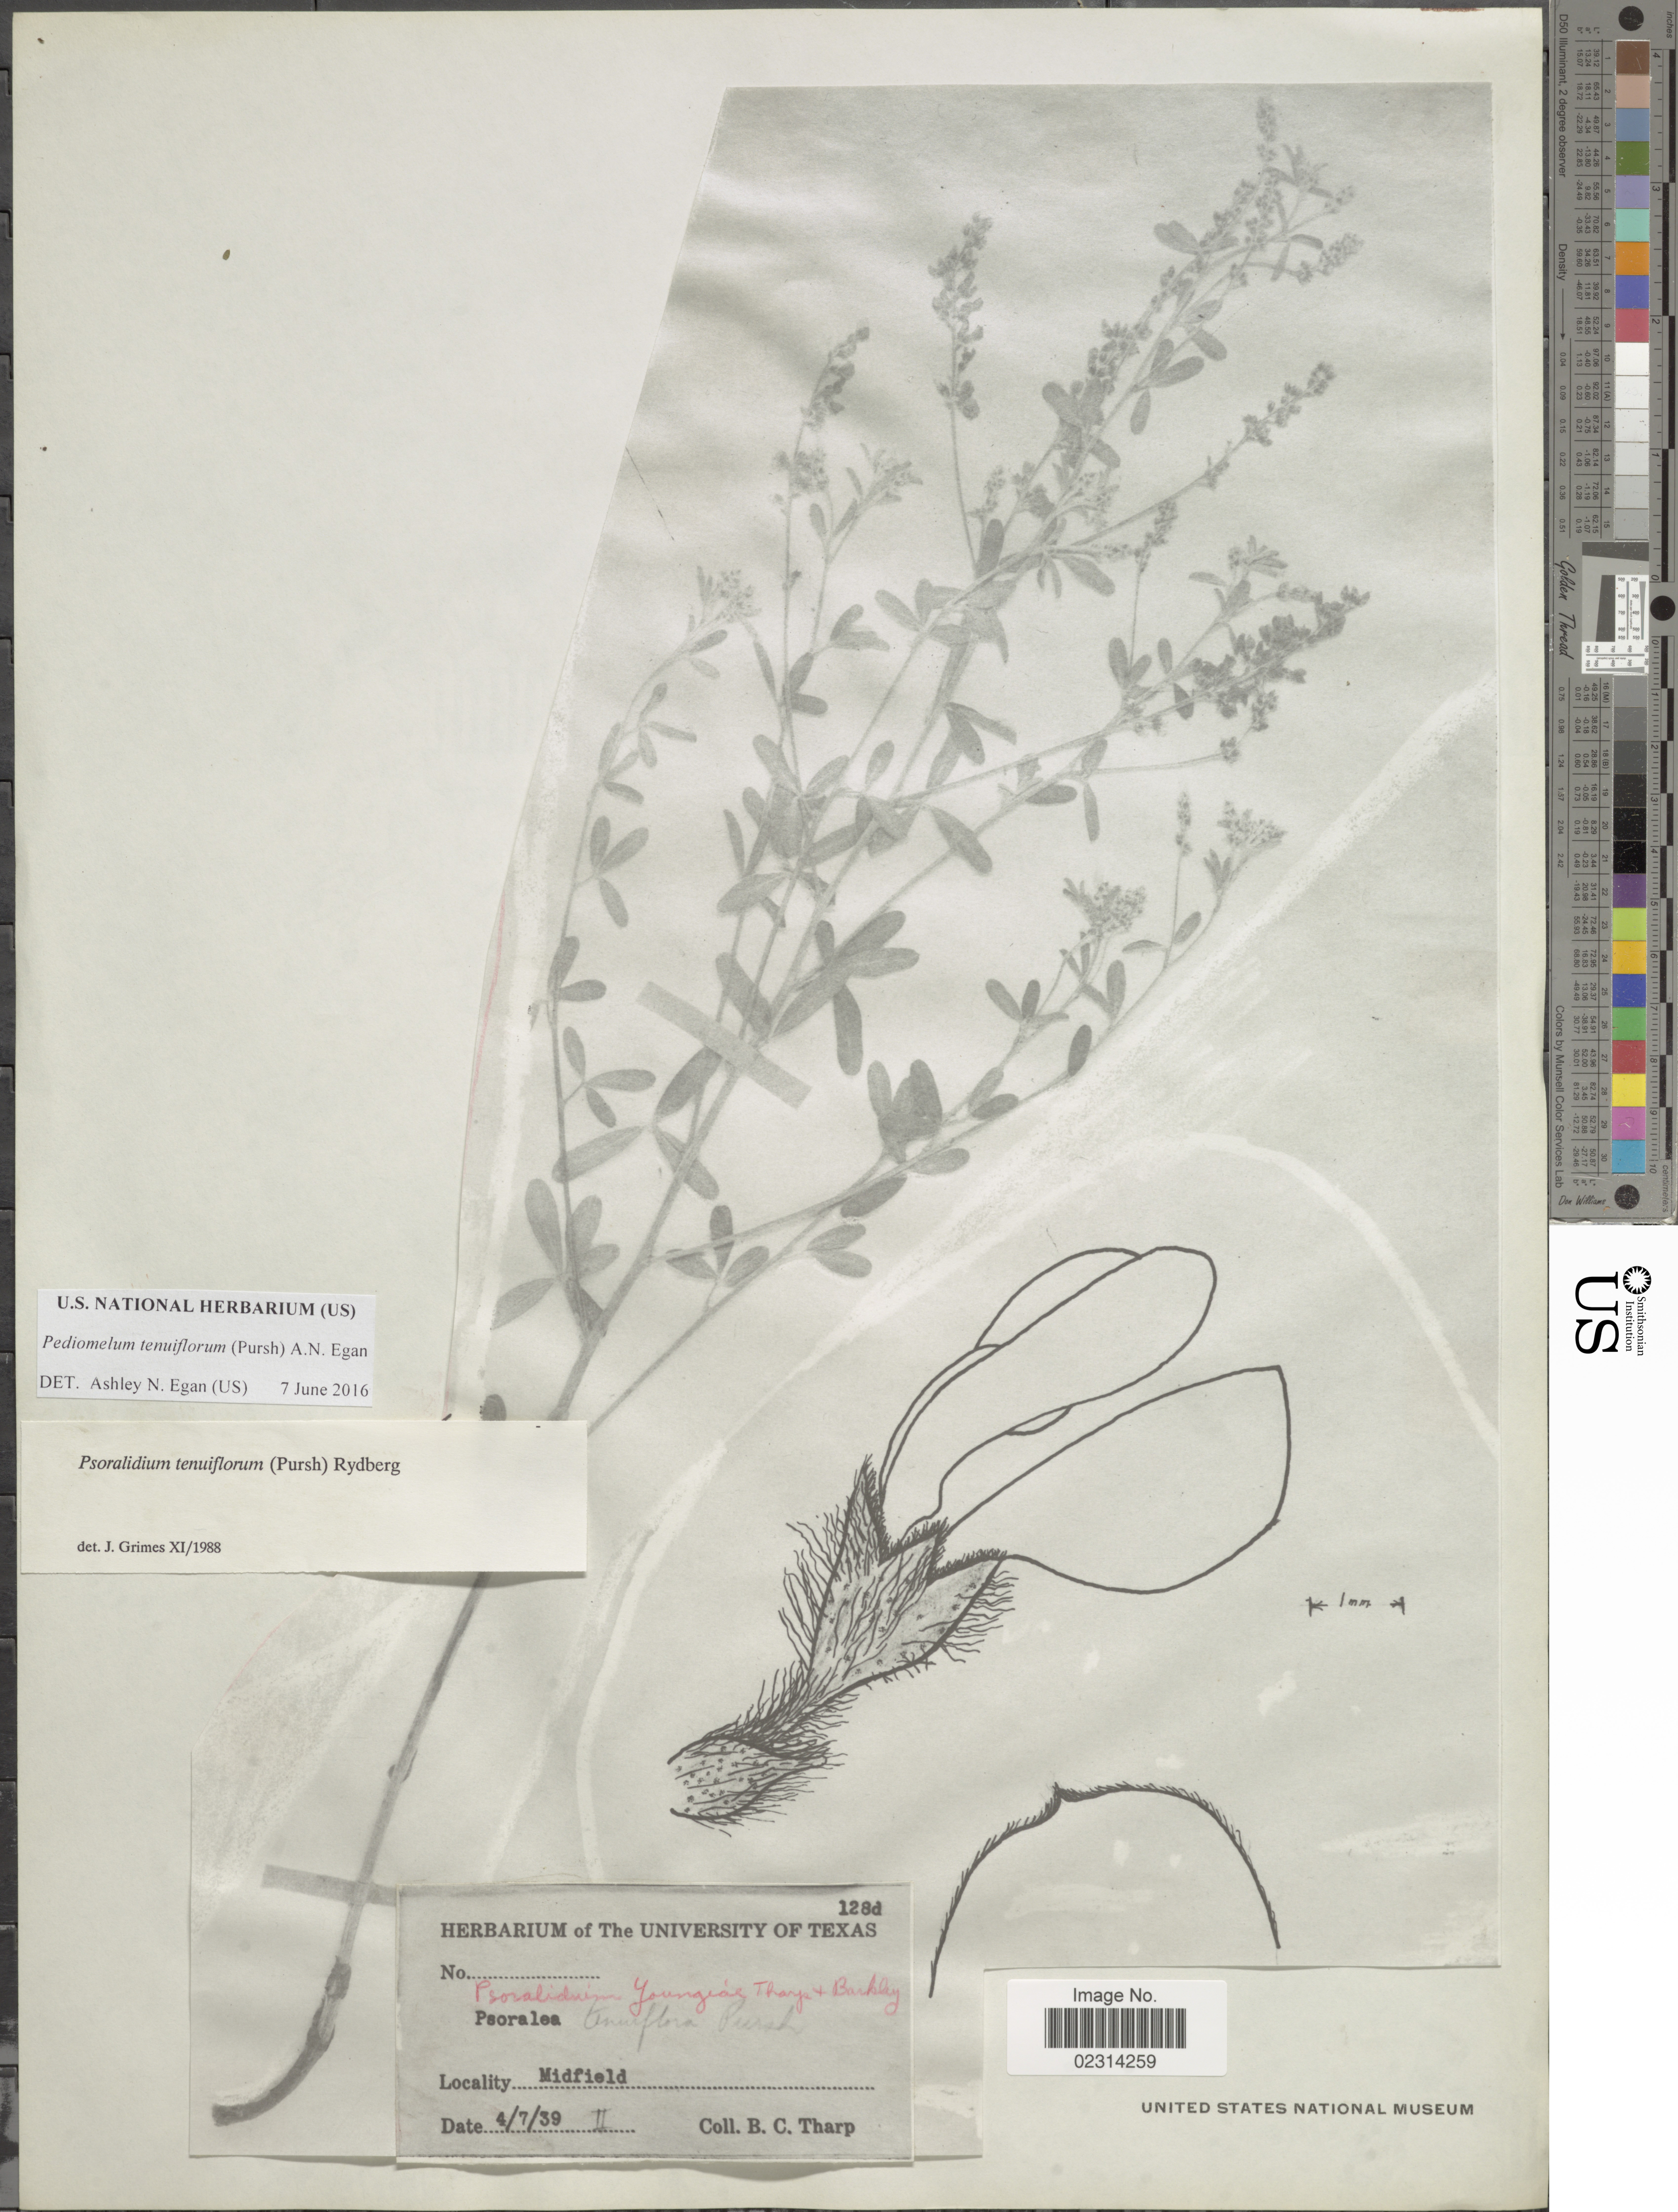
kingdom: Plantae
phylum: Tracheophyta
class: Magnoliopsida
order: Fabales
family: Fabaceae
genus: Psoralidium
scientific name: Psoralidium tenuiflorum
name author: (Pursh) Rydb.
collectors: B. C. Tharp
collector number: II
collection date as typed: Transcribed d/m/y: 7/4/39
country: United States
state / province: Texas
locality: Midfield